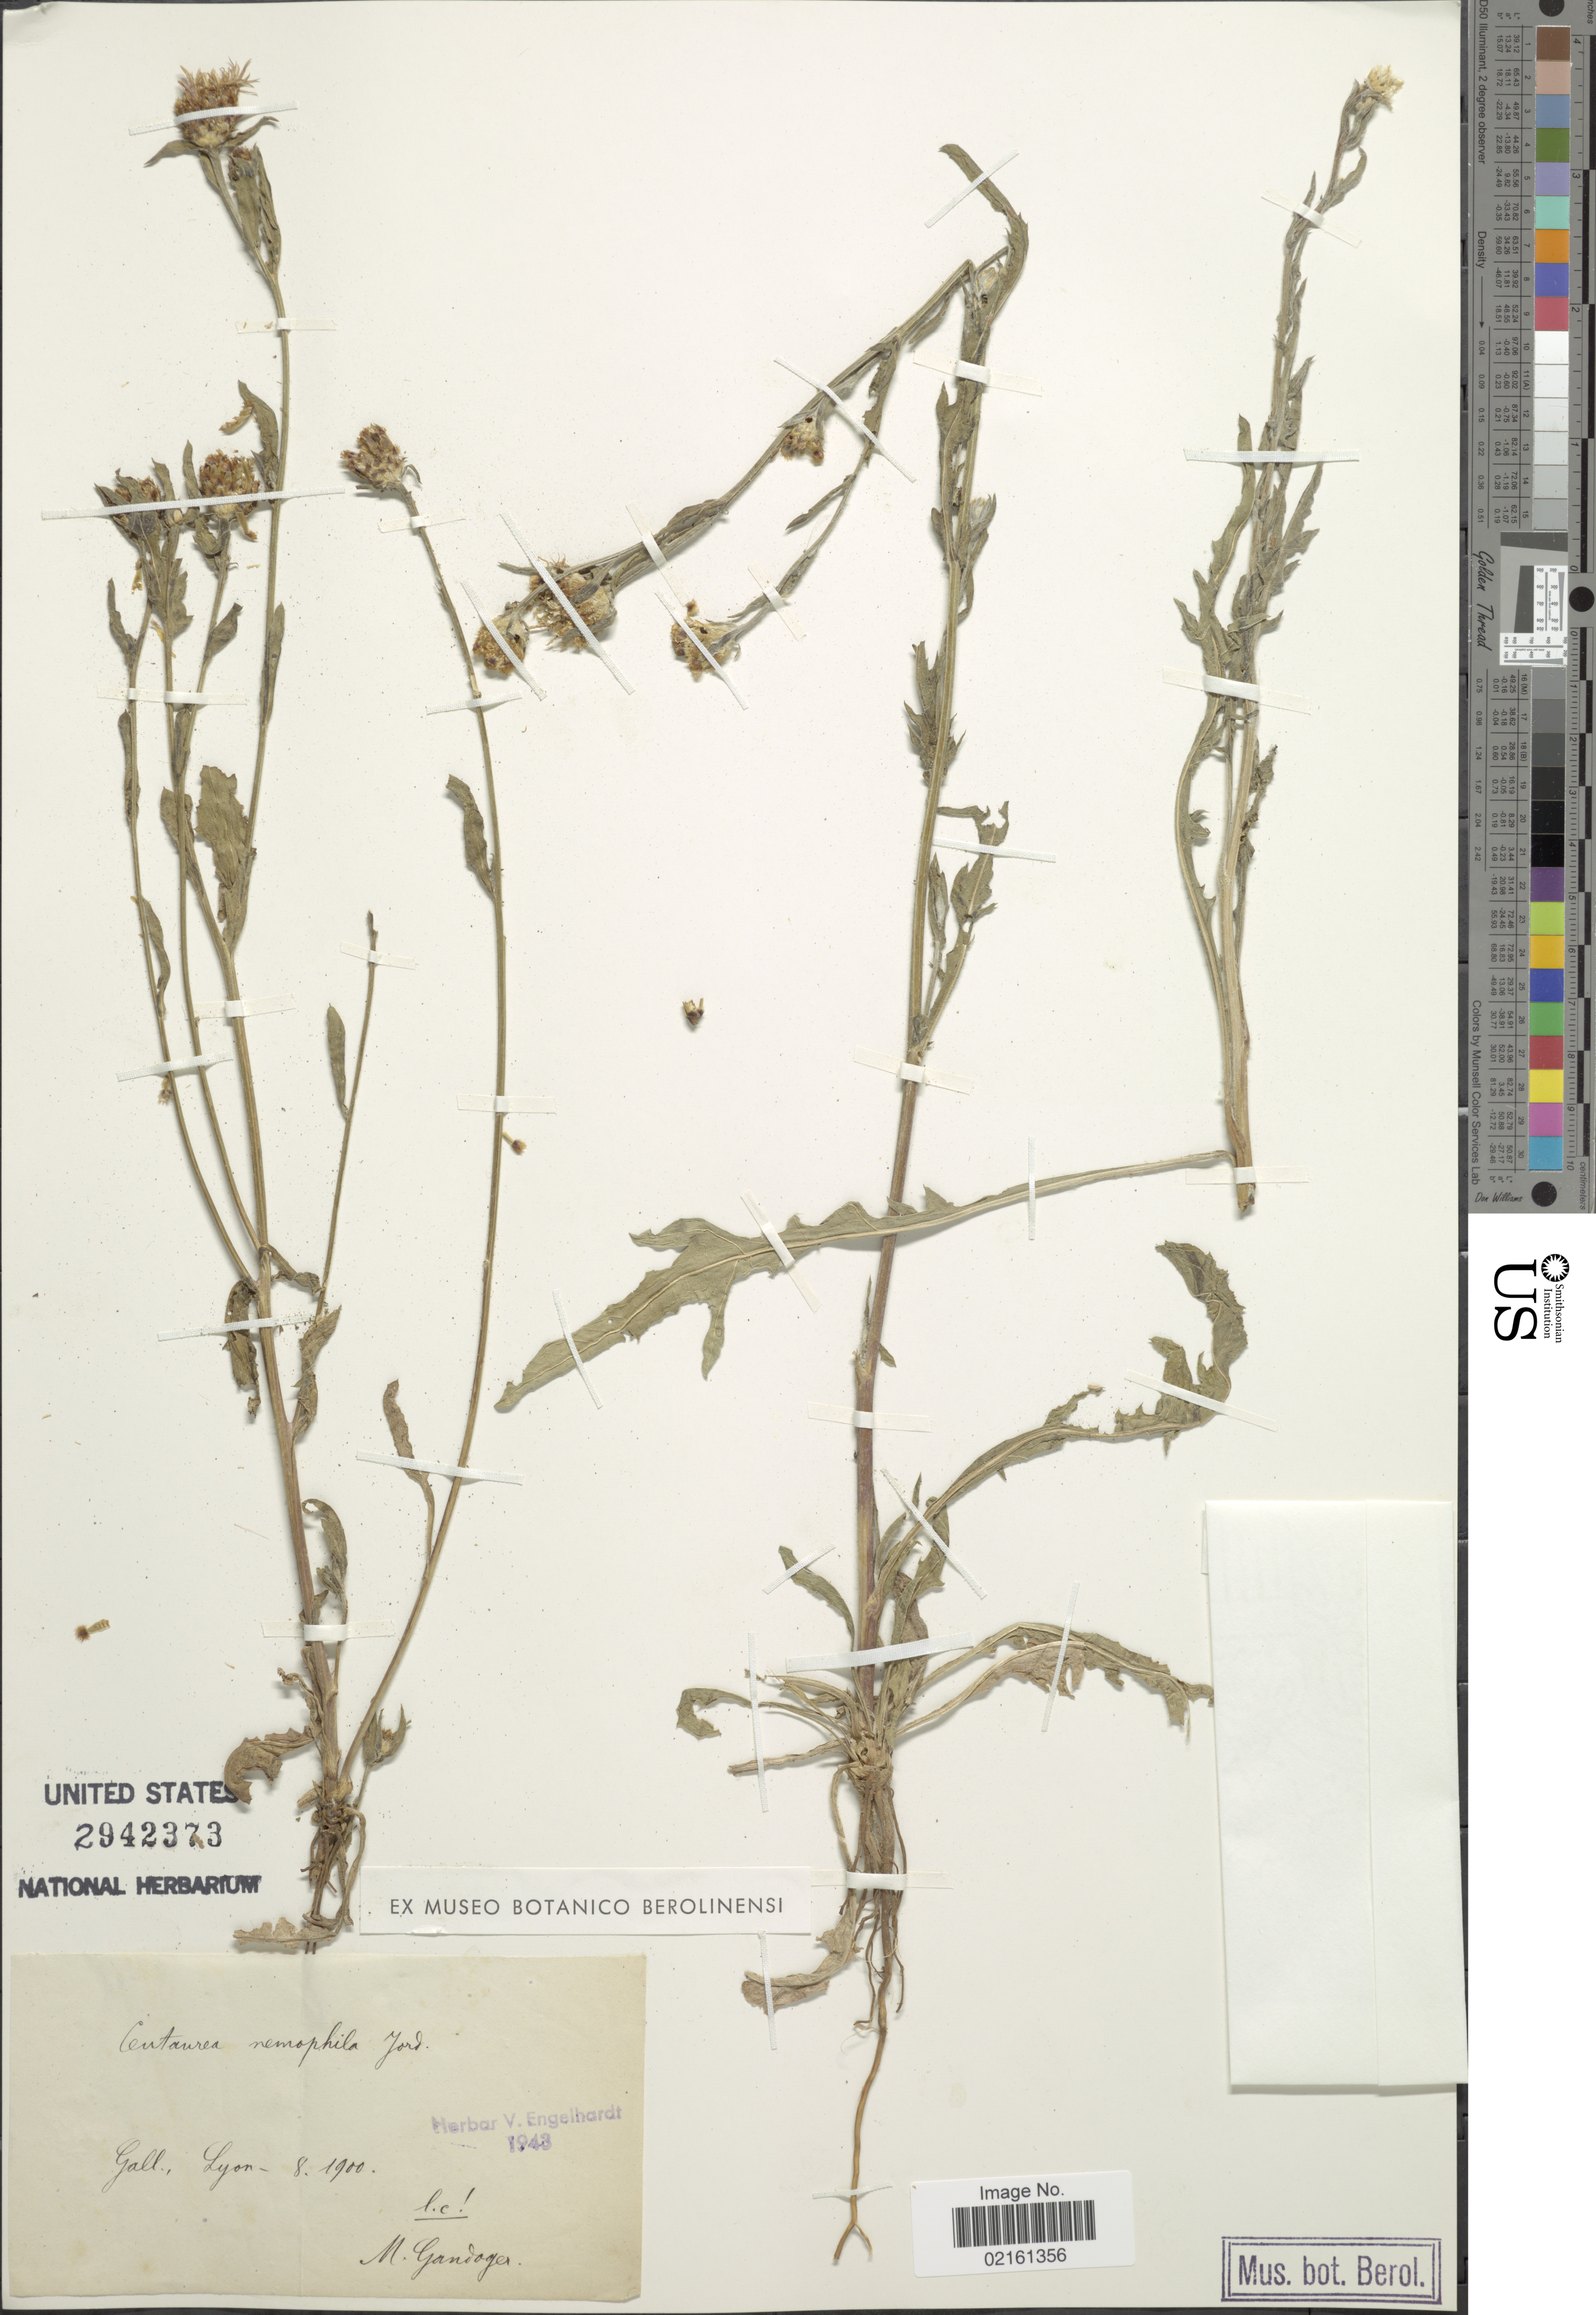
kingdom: Plantae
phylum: Tracheophyta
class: Magnoliopsida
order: Asterales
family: Asteraceae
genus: Centaurea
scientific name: Centaurea jacea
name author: L.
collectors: M. Gandoger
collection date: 1900-08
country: France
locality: Gall., Lyon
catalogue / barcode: US 2942373